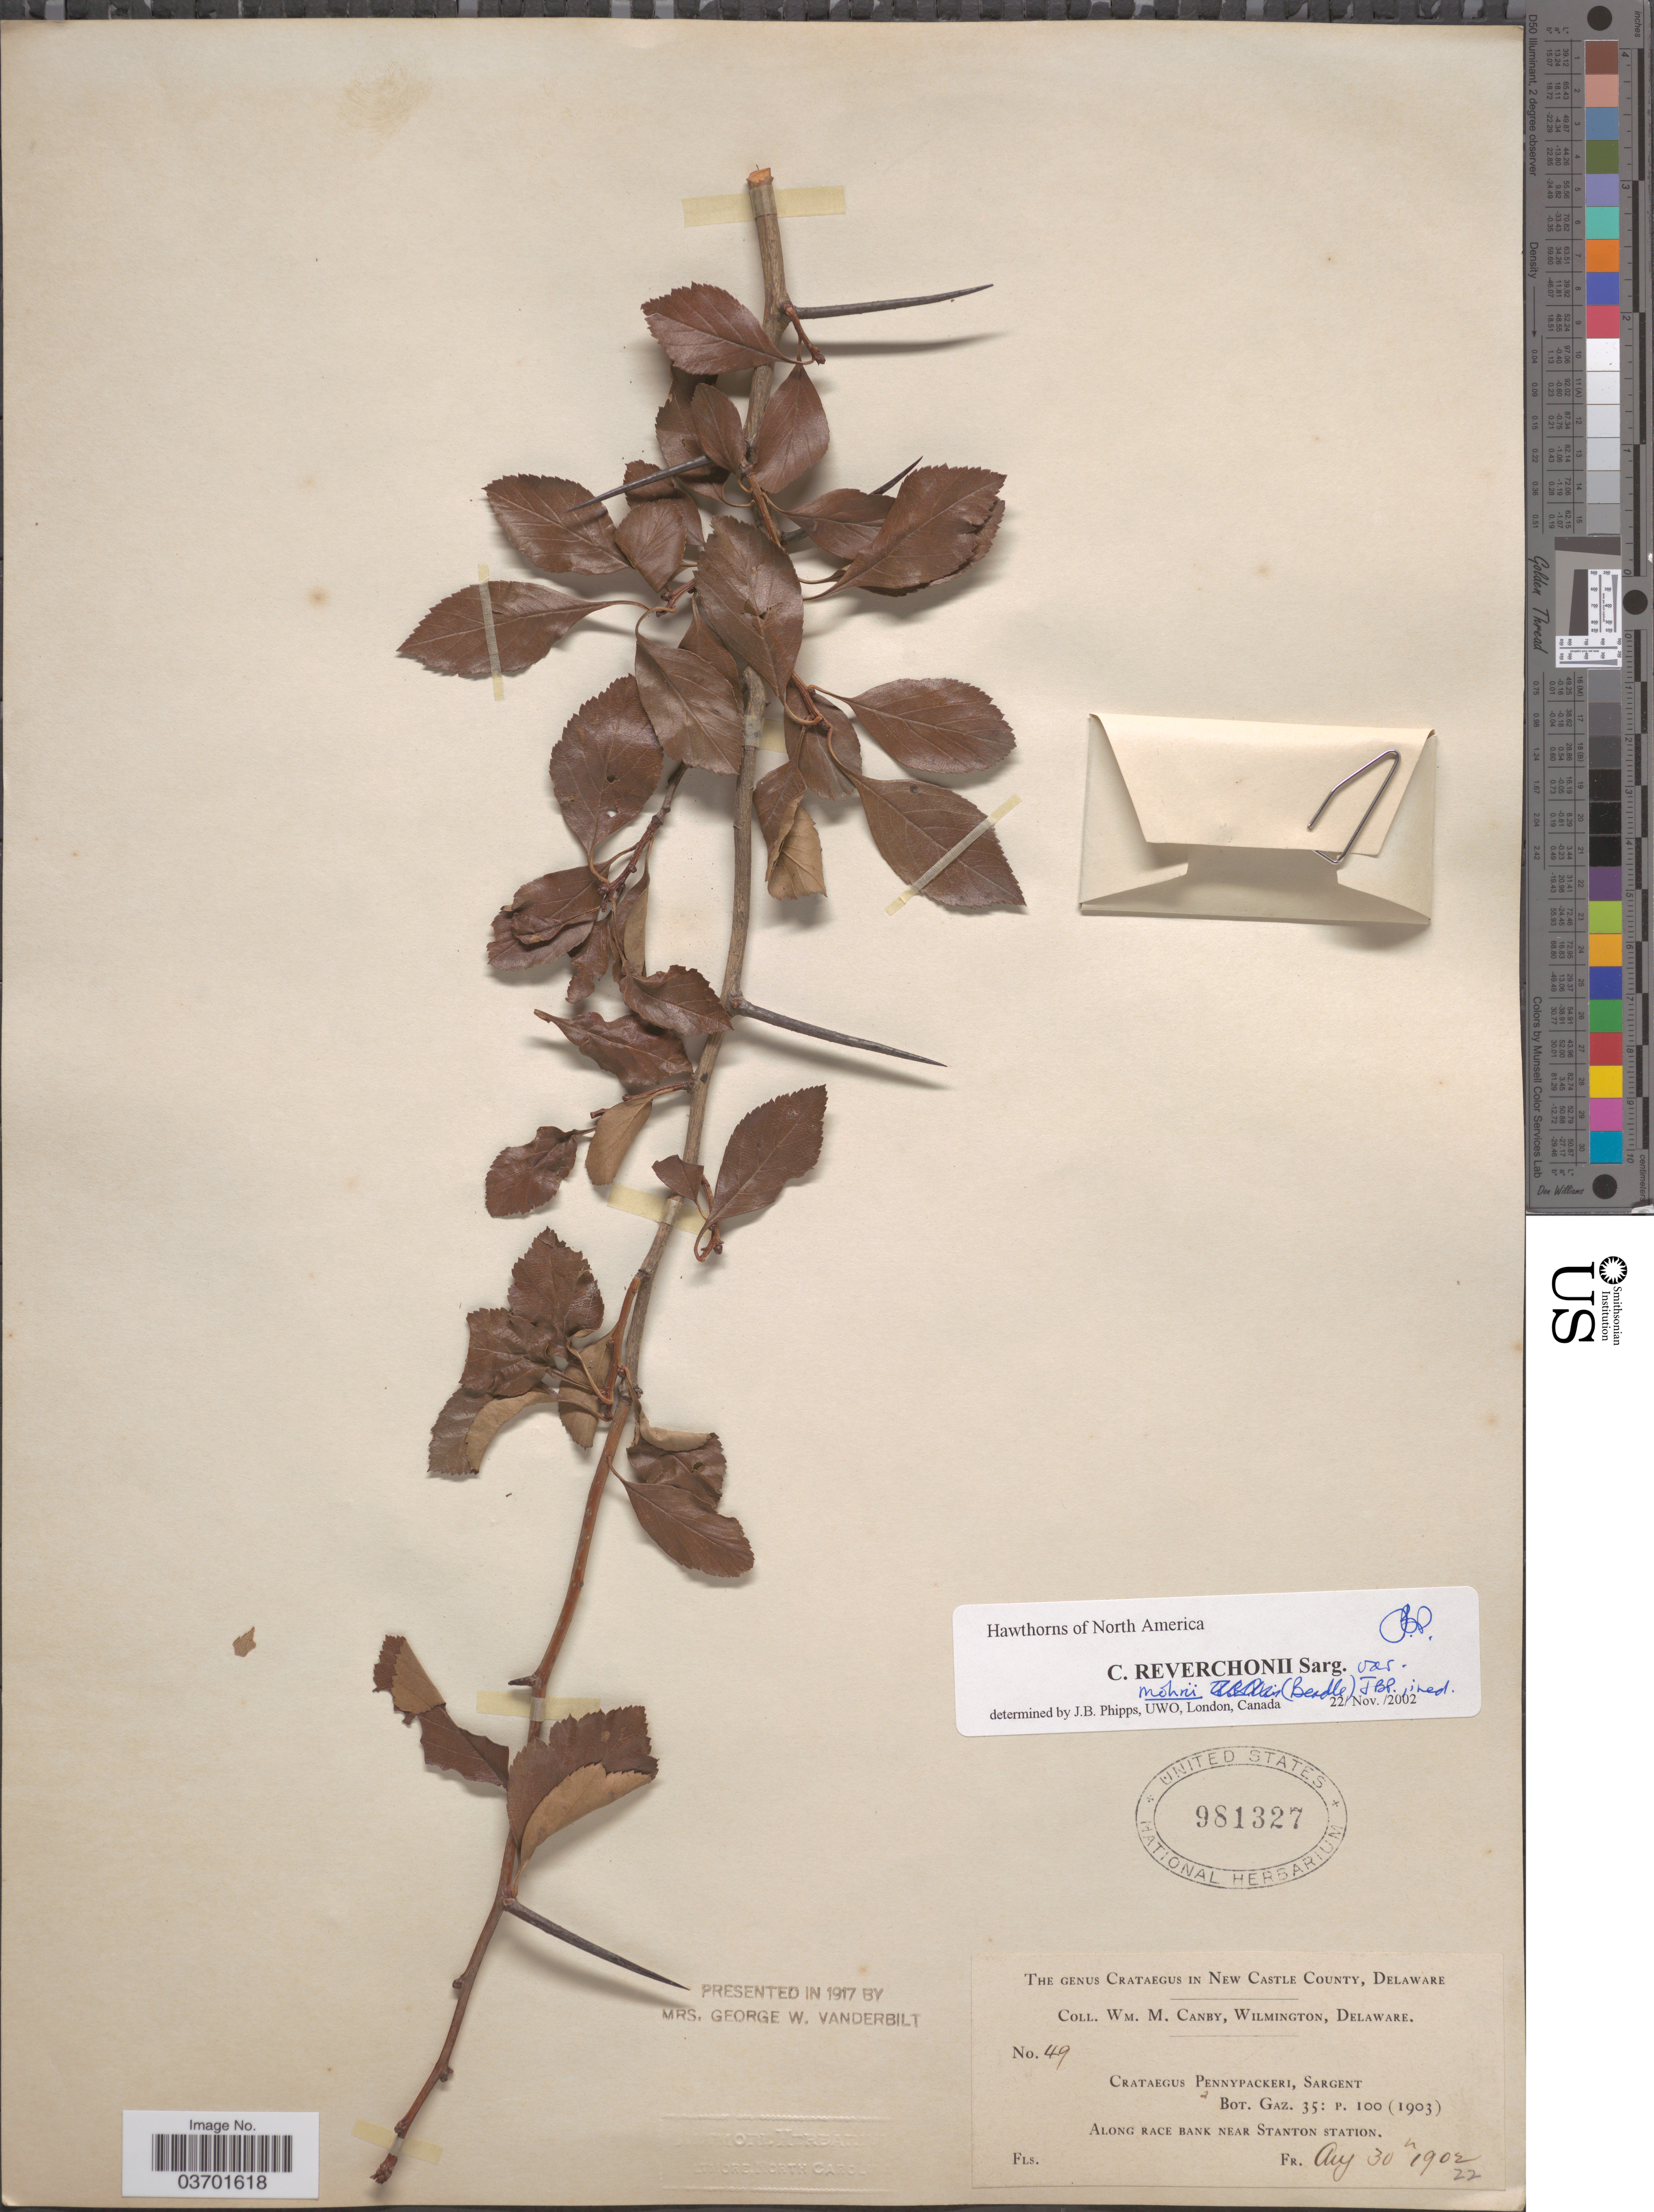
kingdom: Plantae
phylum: Tracheophyta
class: Magnoliopsida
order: Rosales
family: Rosaceae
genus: Crataegus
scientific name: Crataegus reverchonii var. mohrii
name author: (Beadle) J.B. Phipps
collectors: W. M. Canby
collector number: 49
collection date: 1902-08-30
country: United States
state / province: Delaware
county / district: New Castle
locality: In New Castle County. Along Race Bank near Stanton Station.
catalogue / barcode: US 981327